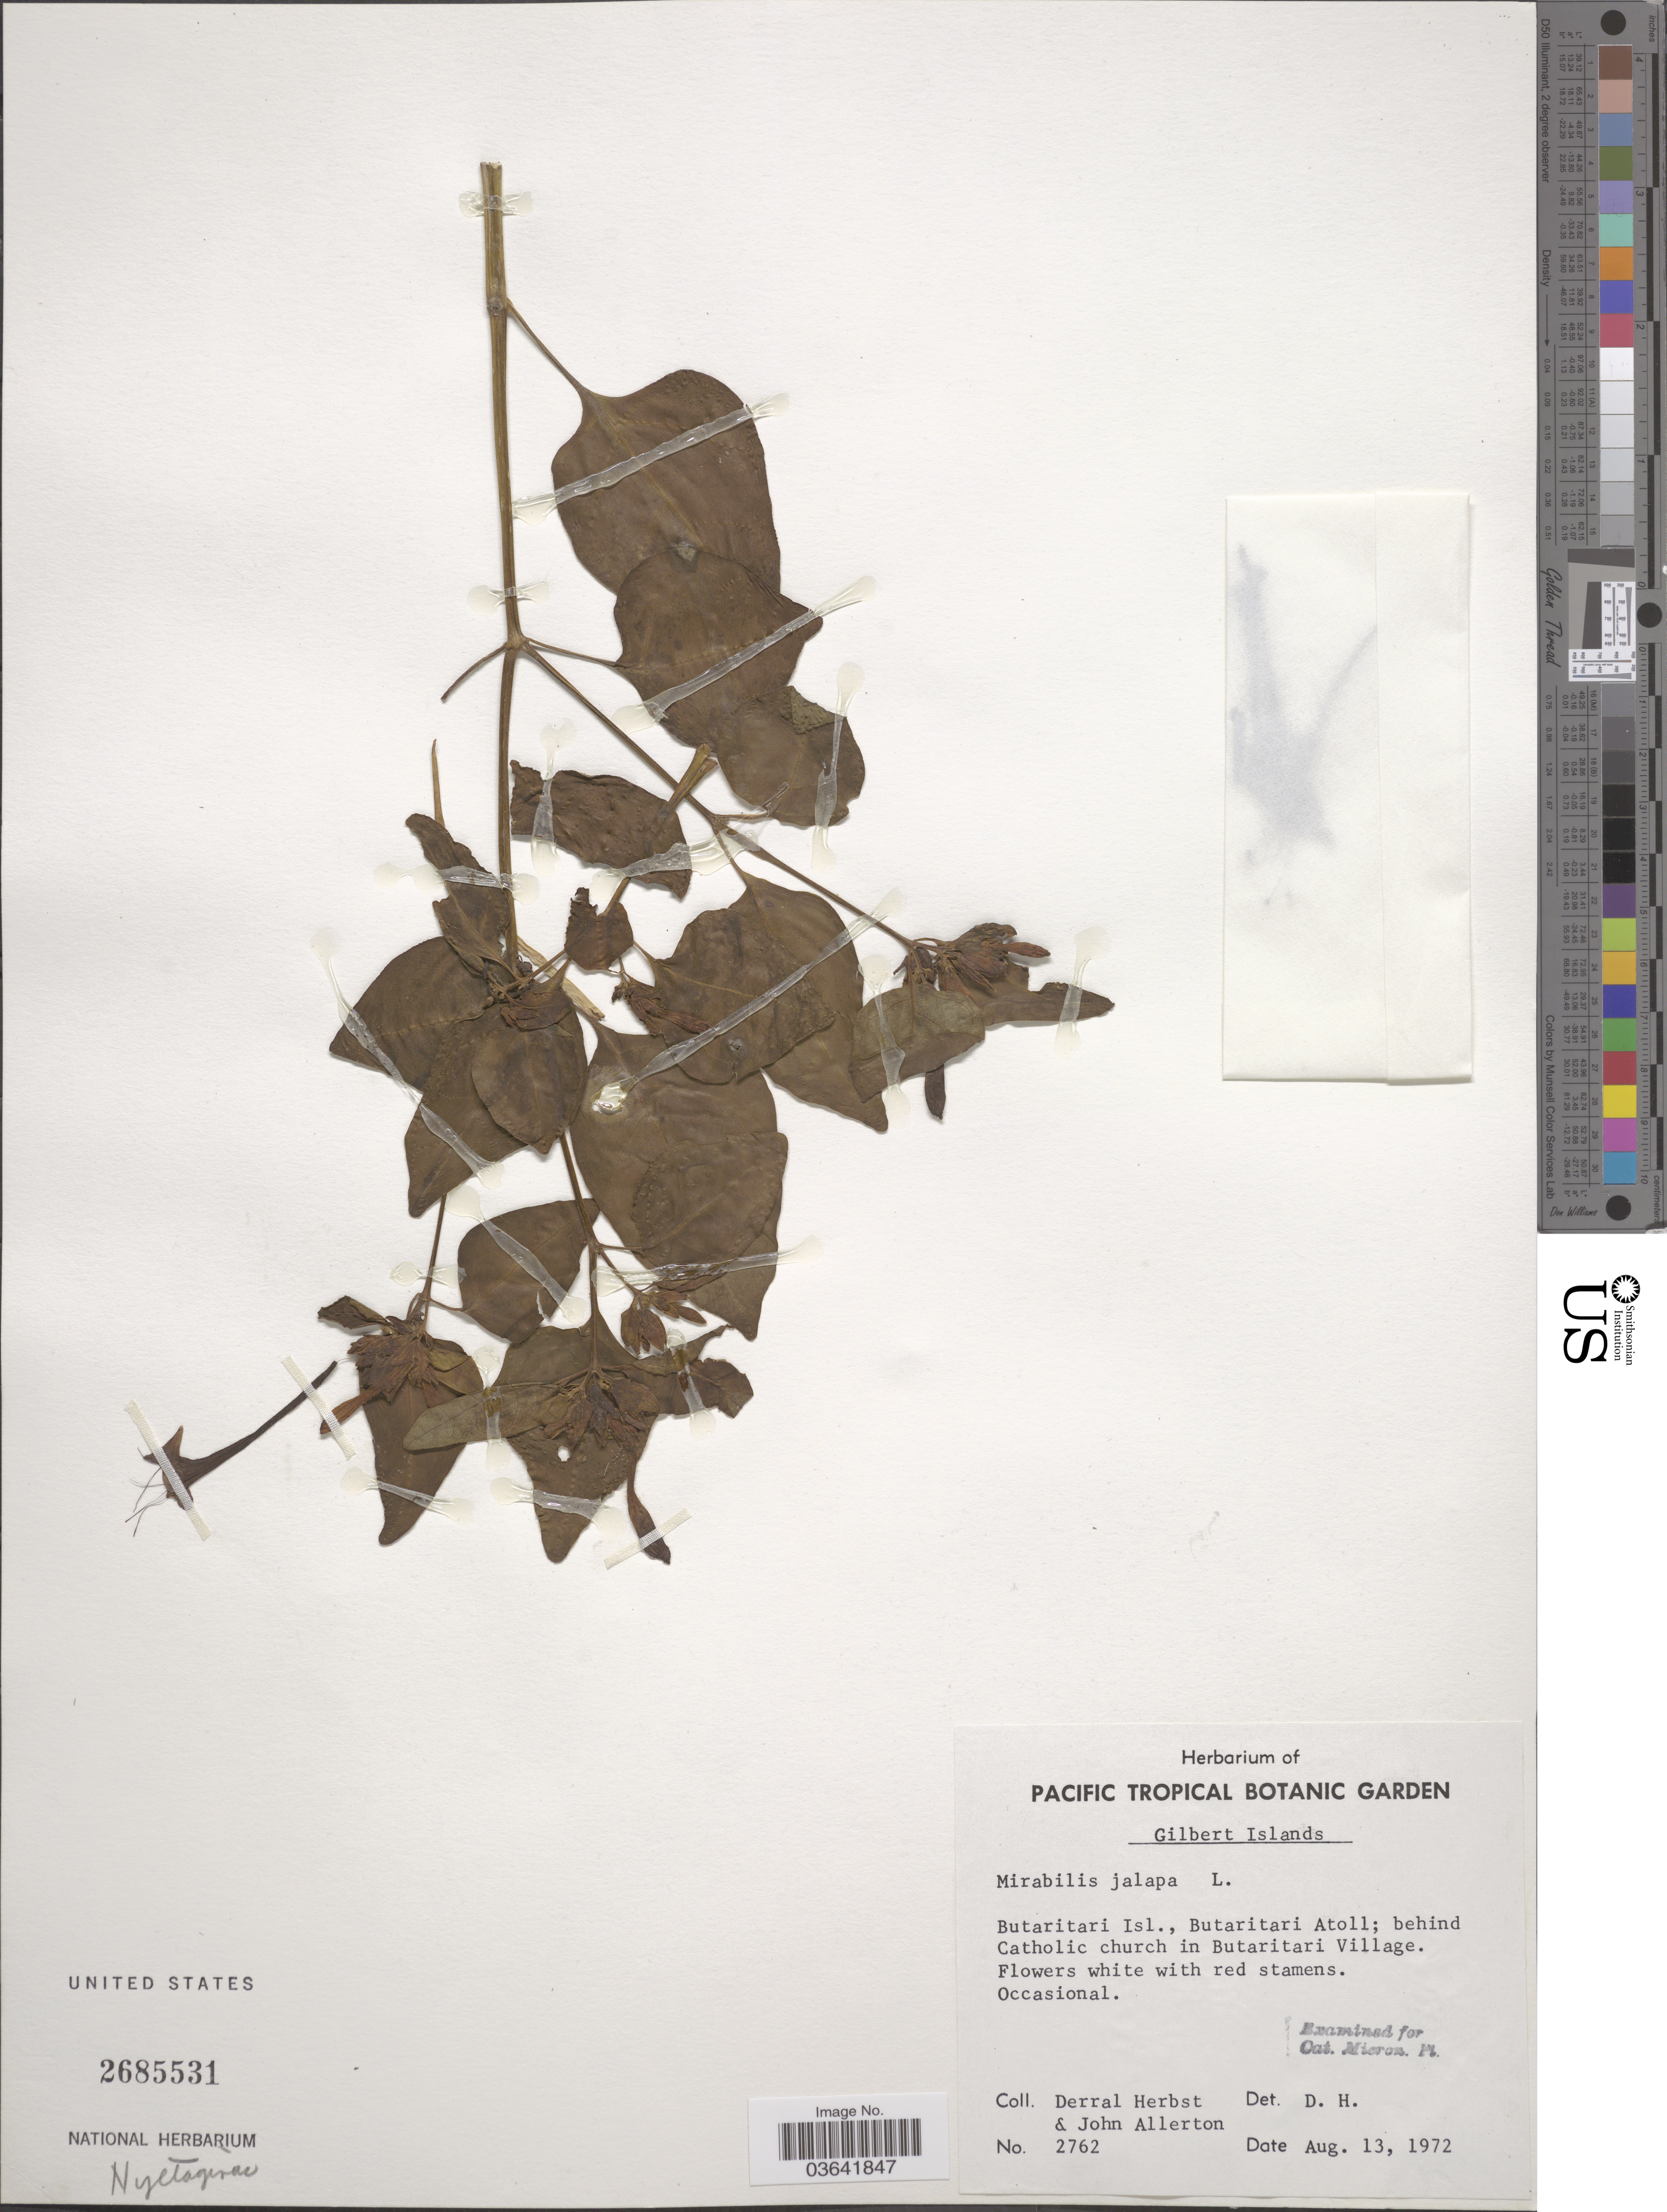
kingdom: Plantae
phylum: Tracheophyta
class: Magnoliopsida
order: Caryophyllales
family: Nyctaginaceae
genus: Mirabilis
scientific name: Mirabilis jalapa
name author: L.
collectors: D. R. Herbst & J. Allerton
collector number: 2762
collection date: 1972-08-13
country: Kiribati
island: Butaritari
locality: Gilbert Islands. Butaritari Isl., Butaritari Atoll; behind Catholic church in Butaritari Village.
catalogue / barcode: US 2685531